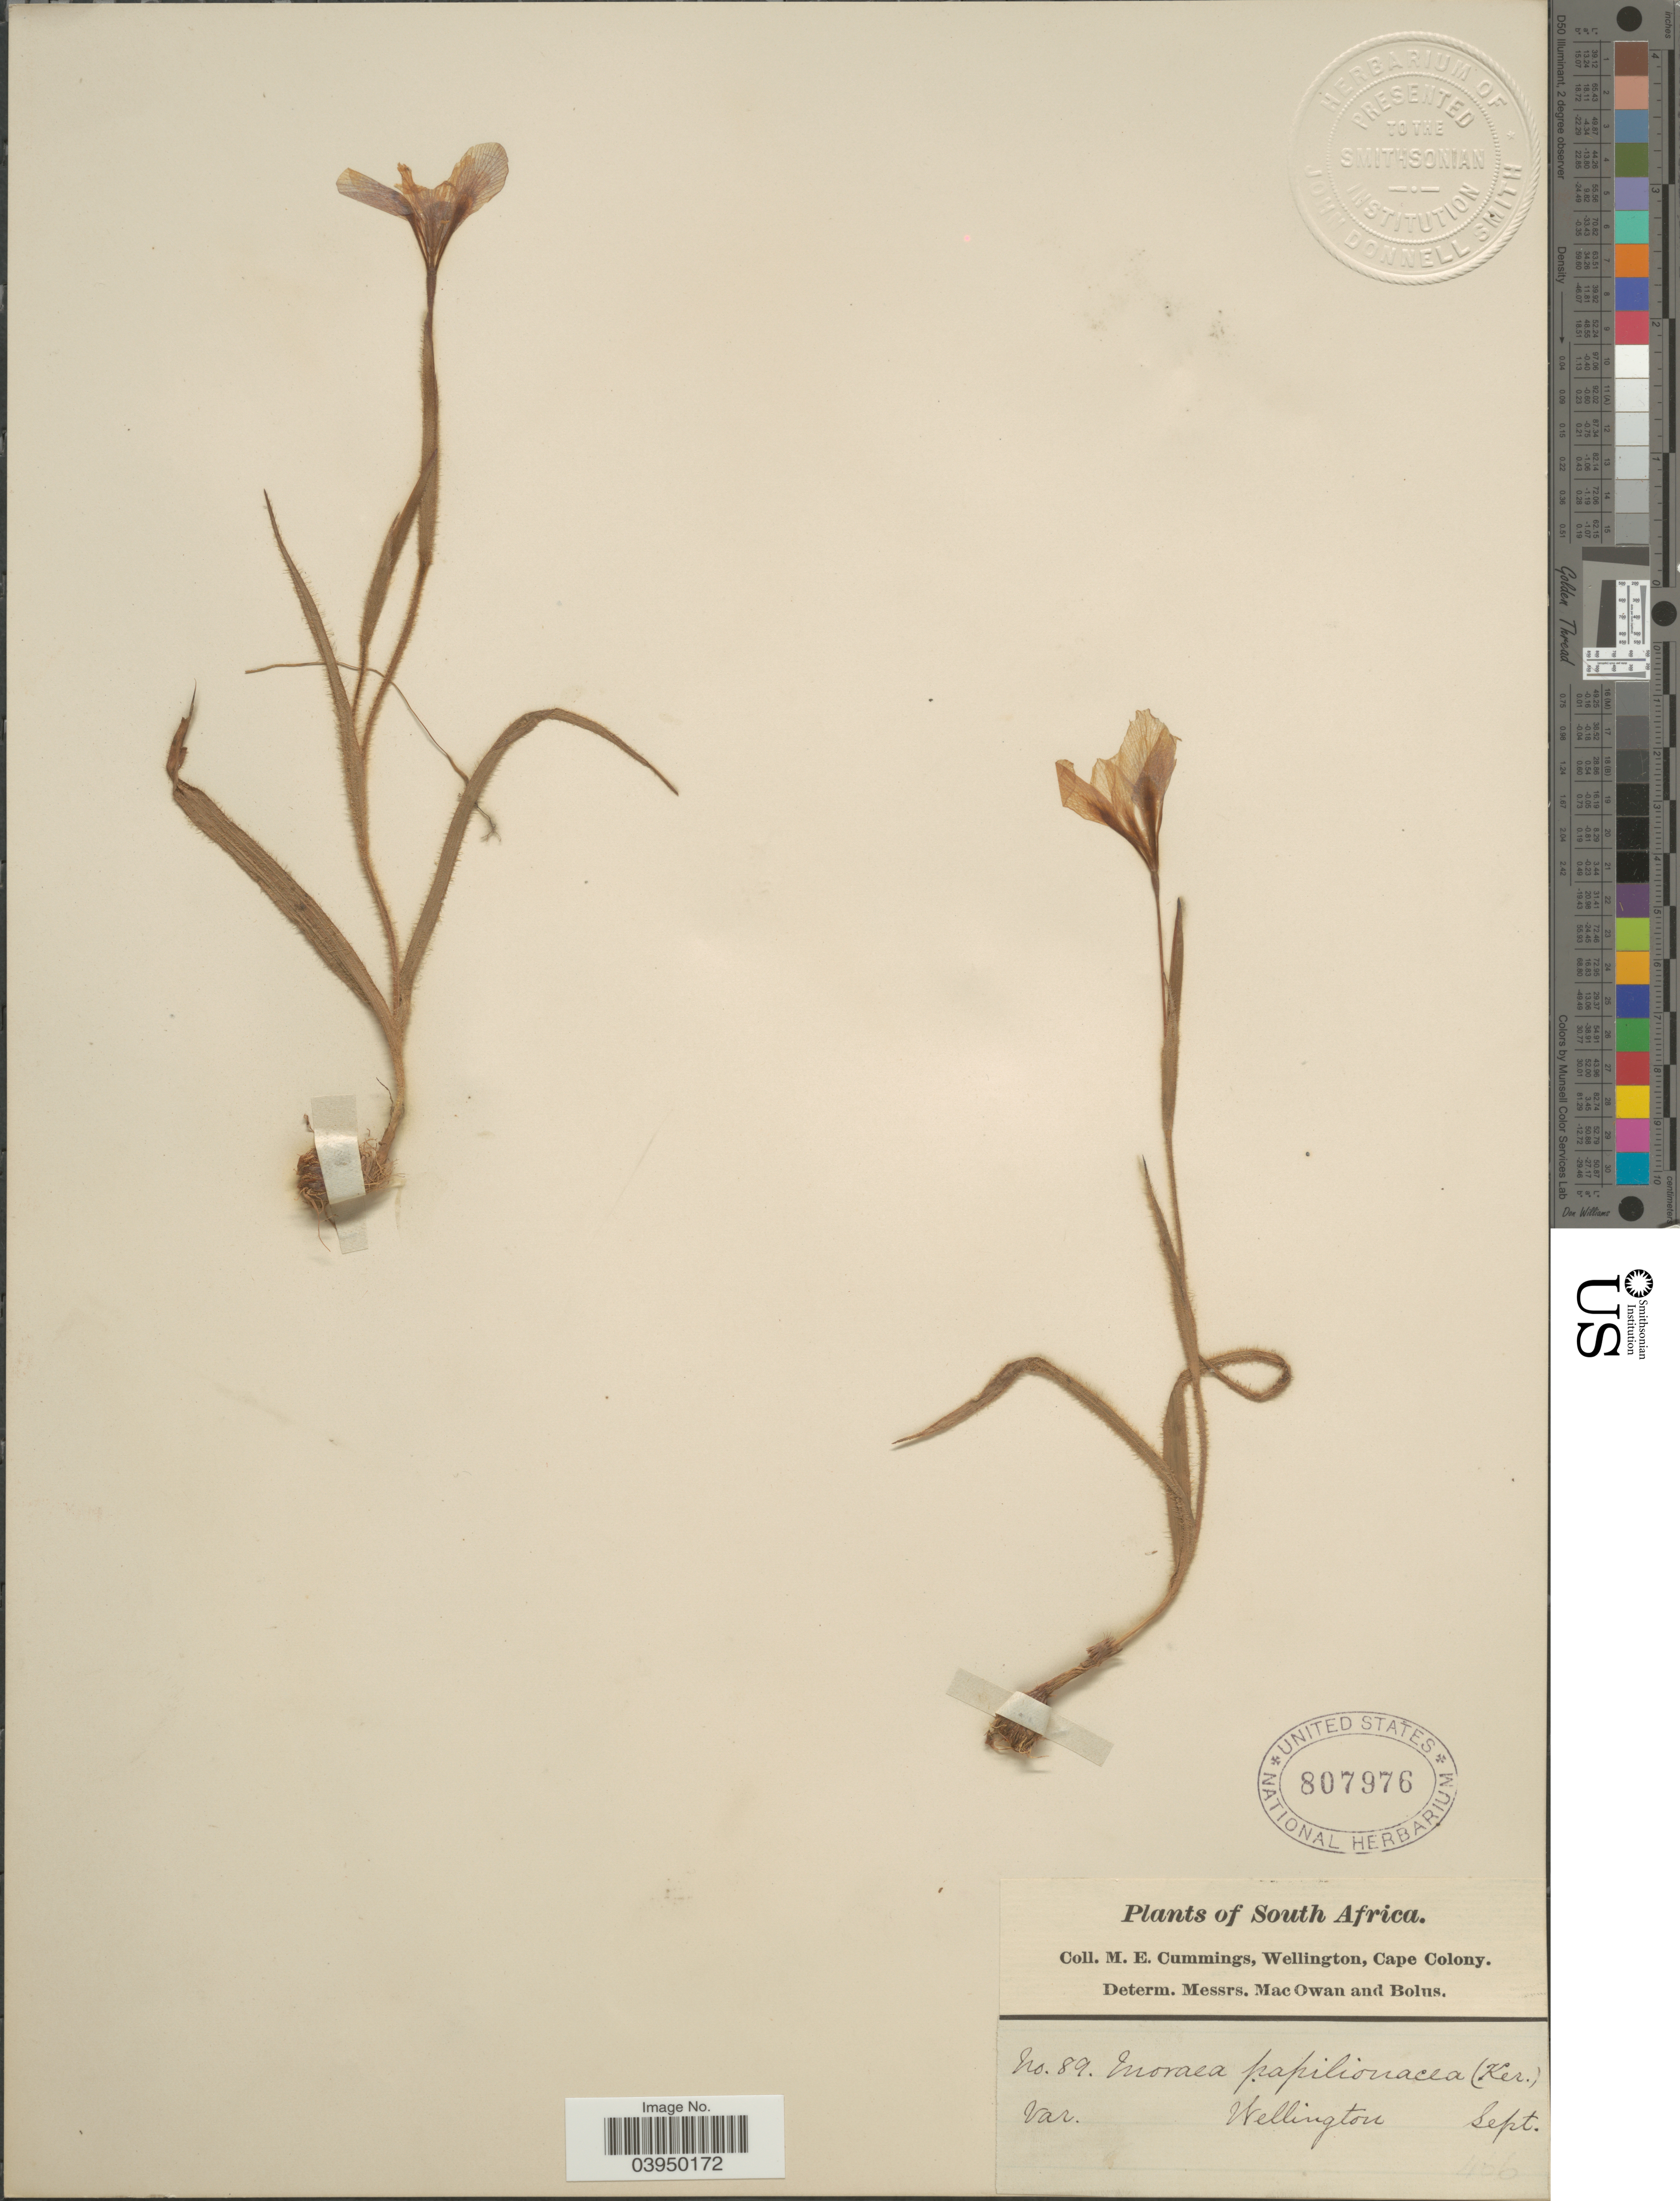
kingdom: Plantae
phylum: Tracheophyta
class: Liliopsida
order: Asparagales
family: Iridaceae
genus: Moraea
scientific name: Moraea papilionacea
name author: (L. f.) Ker Gawl.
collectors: M. E. Cummings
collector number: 89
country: South Africa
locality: Wellington.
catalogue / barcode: US 807976